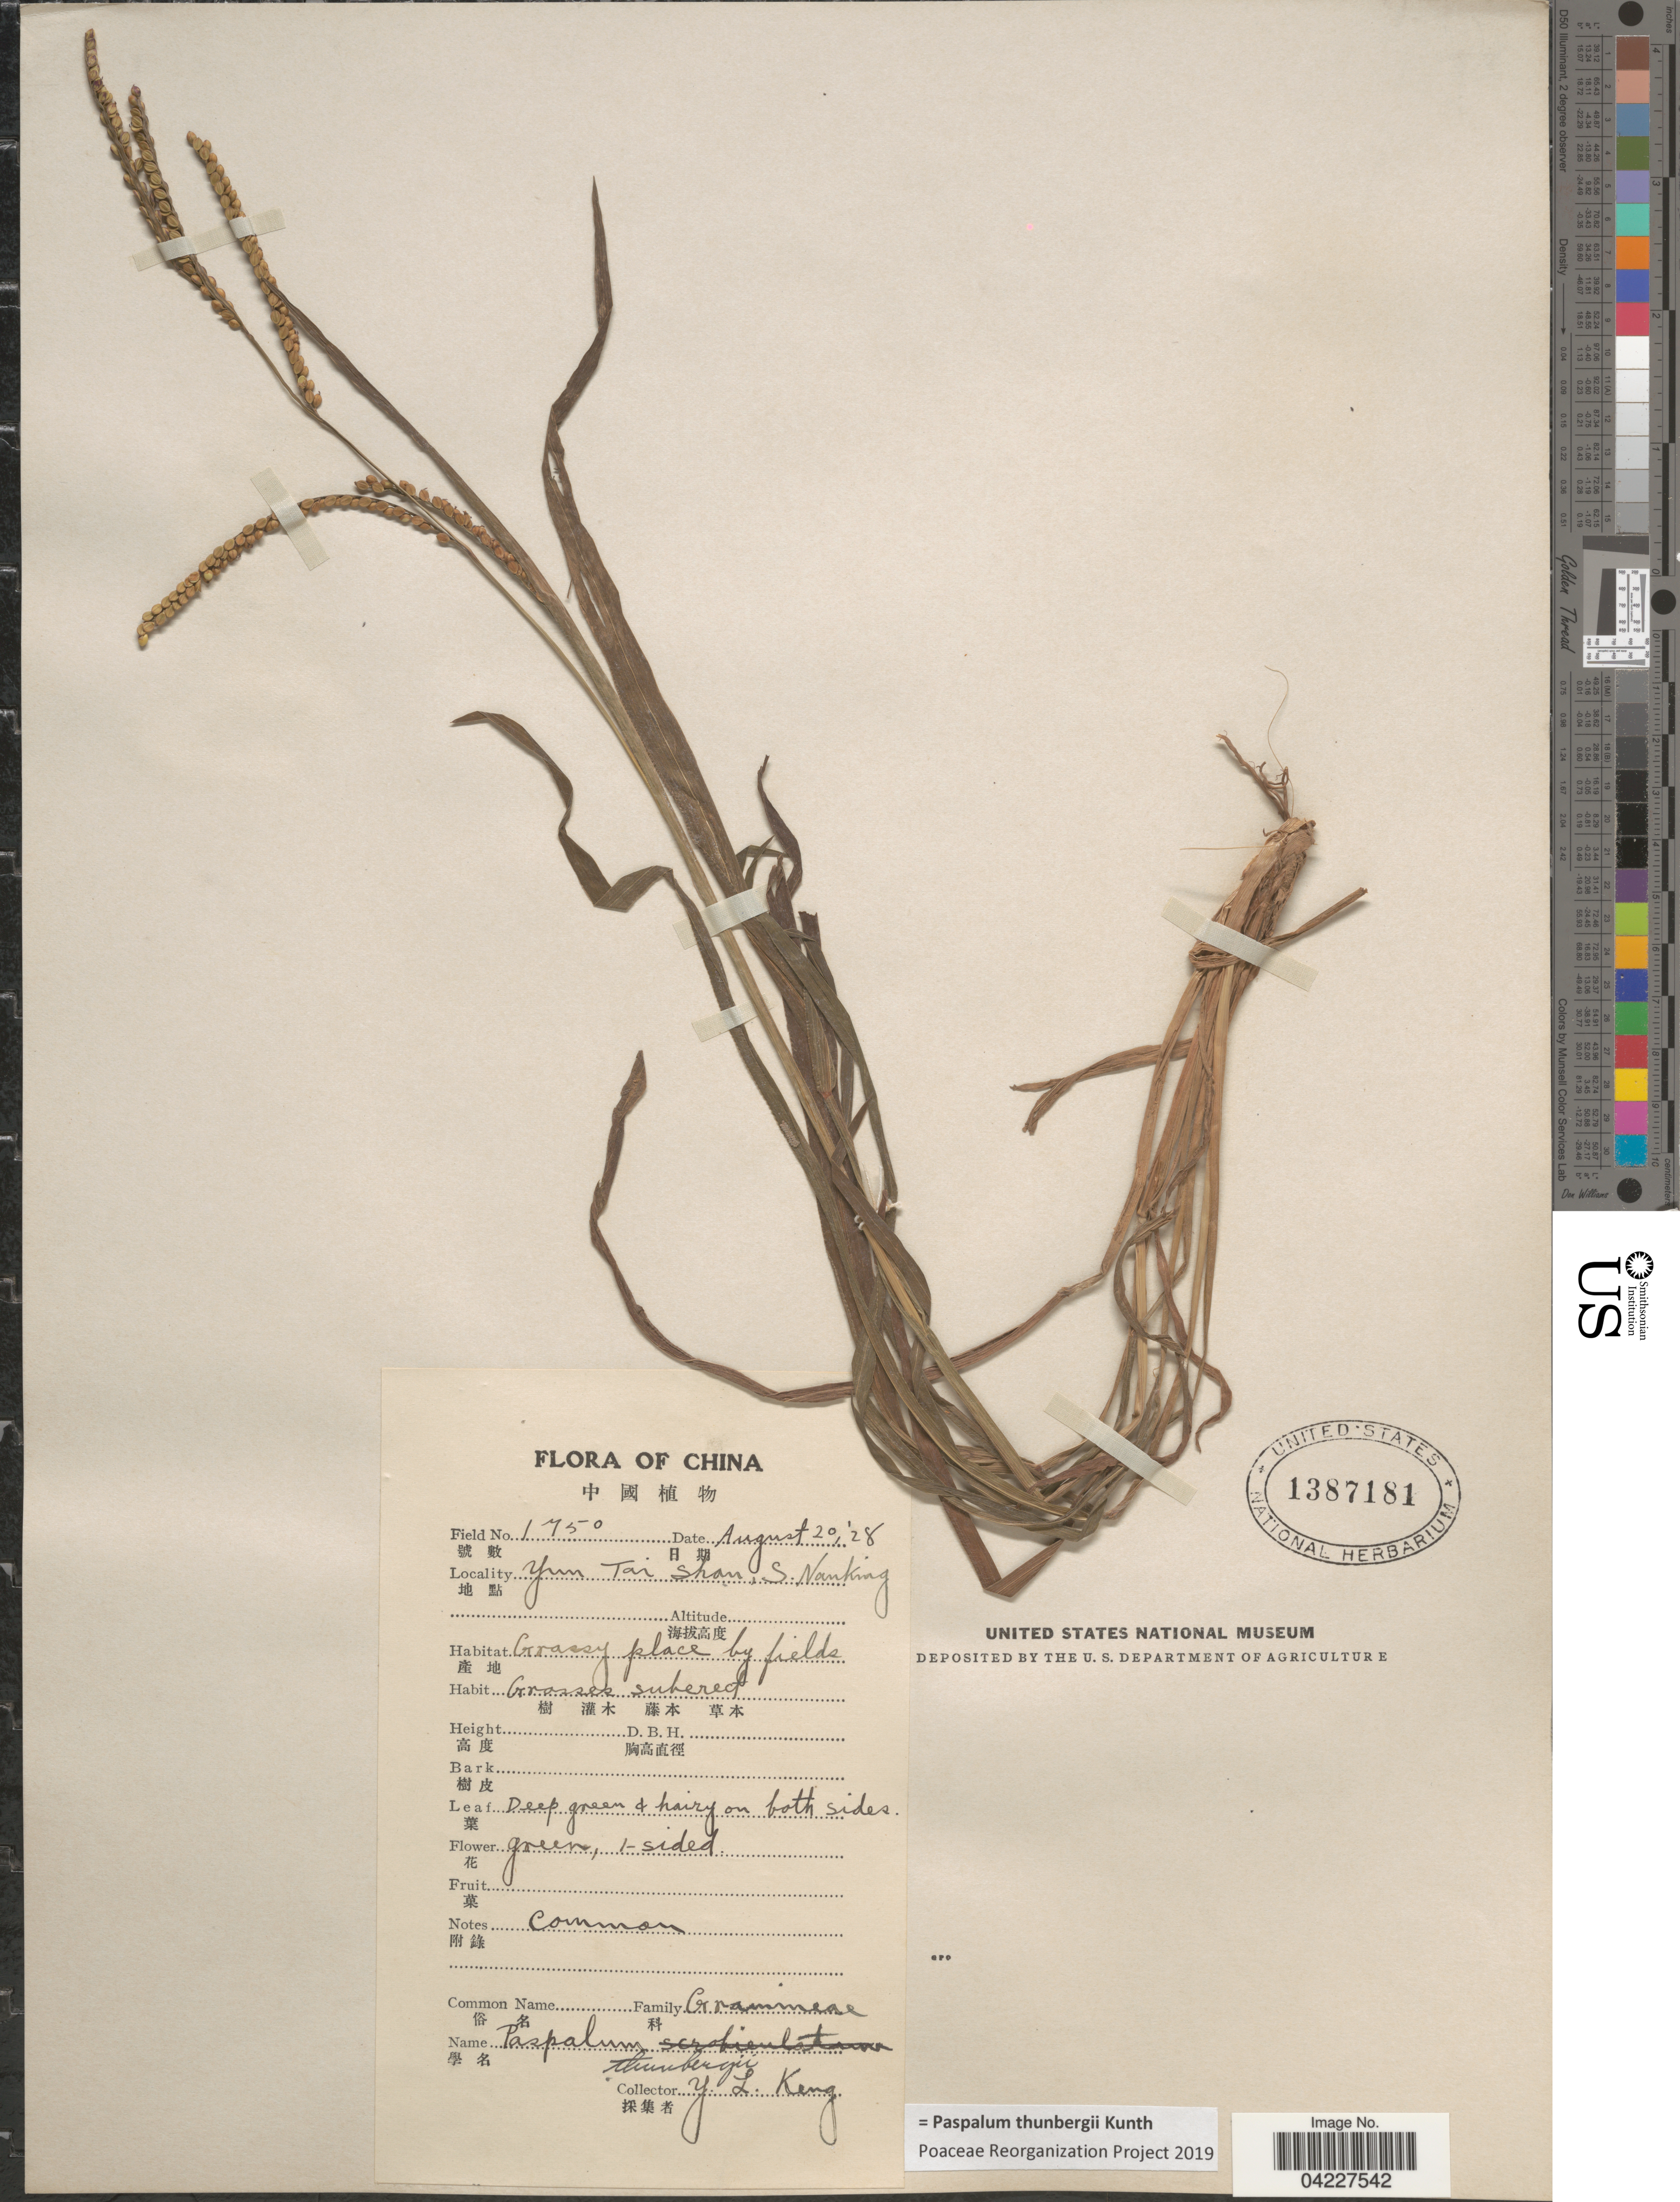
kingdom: Plantae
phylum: Tracheophyta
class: Liliopsida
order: Poales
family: Poaceae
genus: Paspalum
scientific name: Paspalum thunbergii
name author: Kunth ex Steud.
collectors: Y. L. Keng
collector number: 1750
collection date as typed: Transcribed d/m/y: 20/8/28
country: China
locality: Yun Tai Shan, S. Nanking.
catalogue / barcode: US 1387181